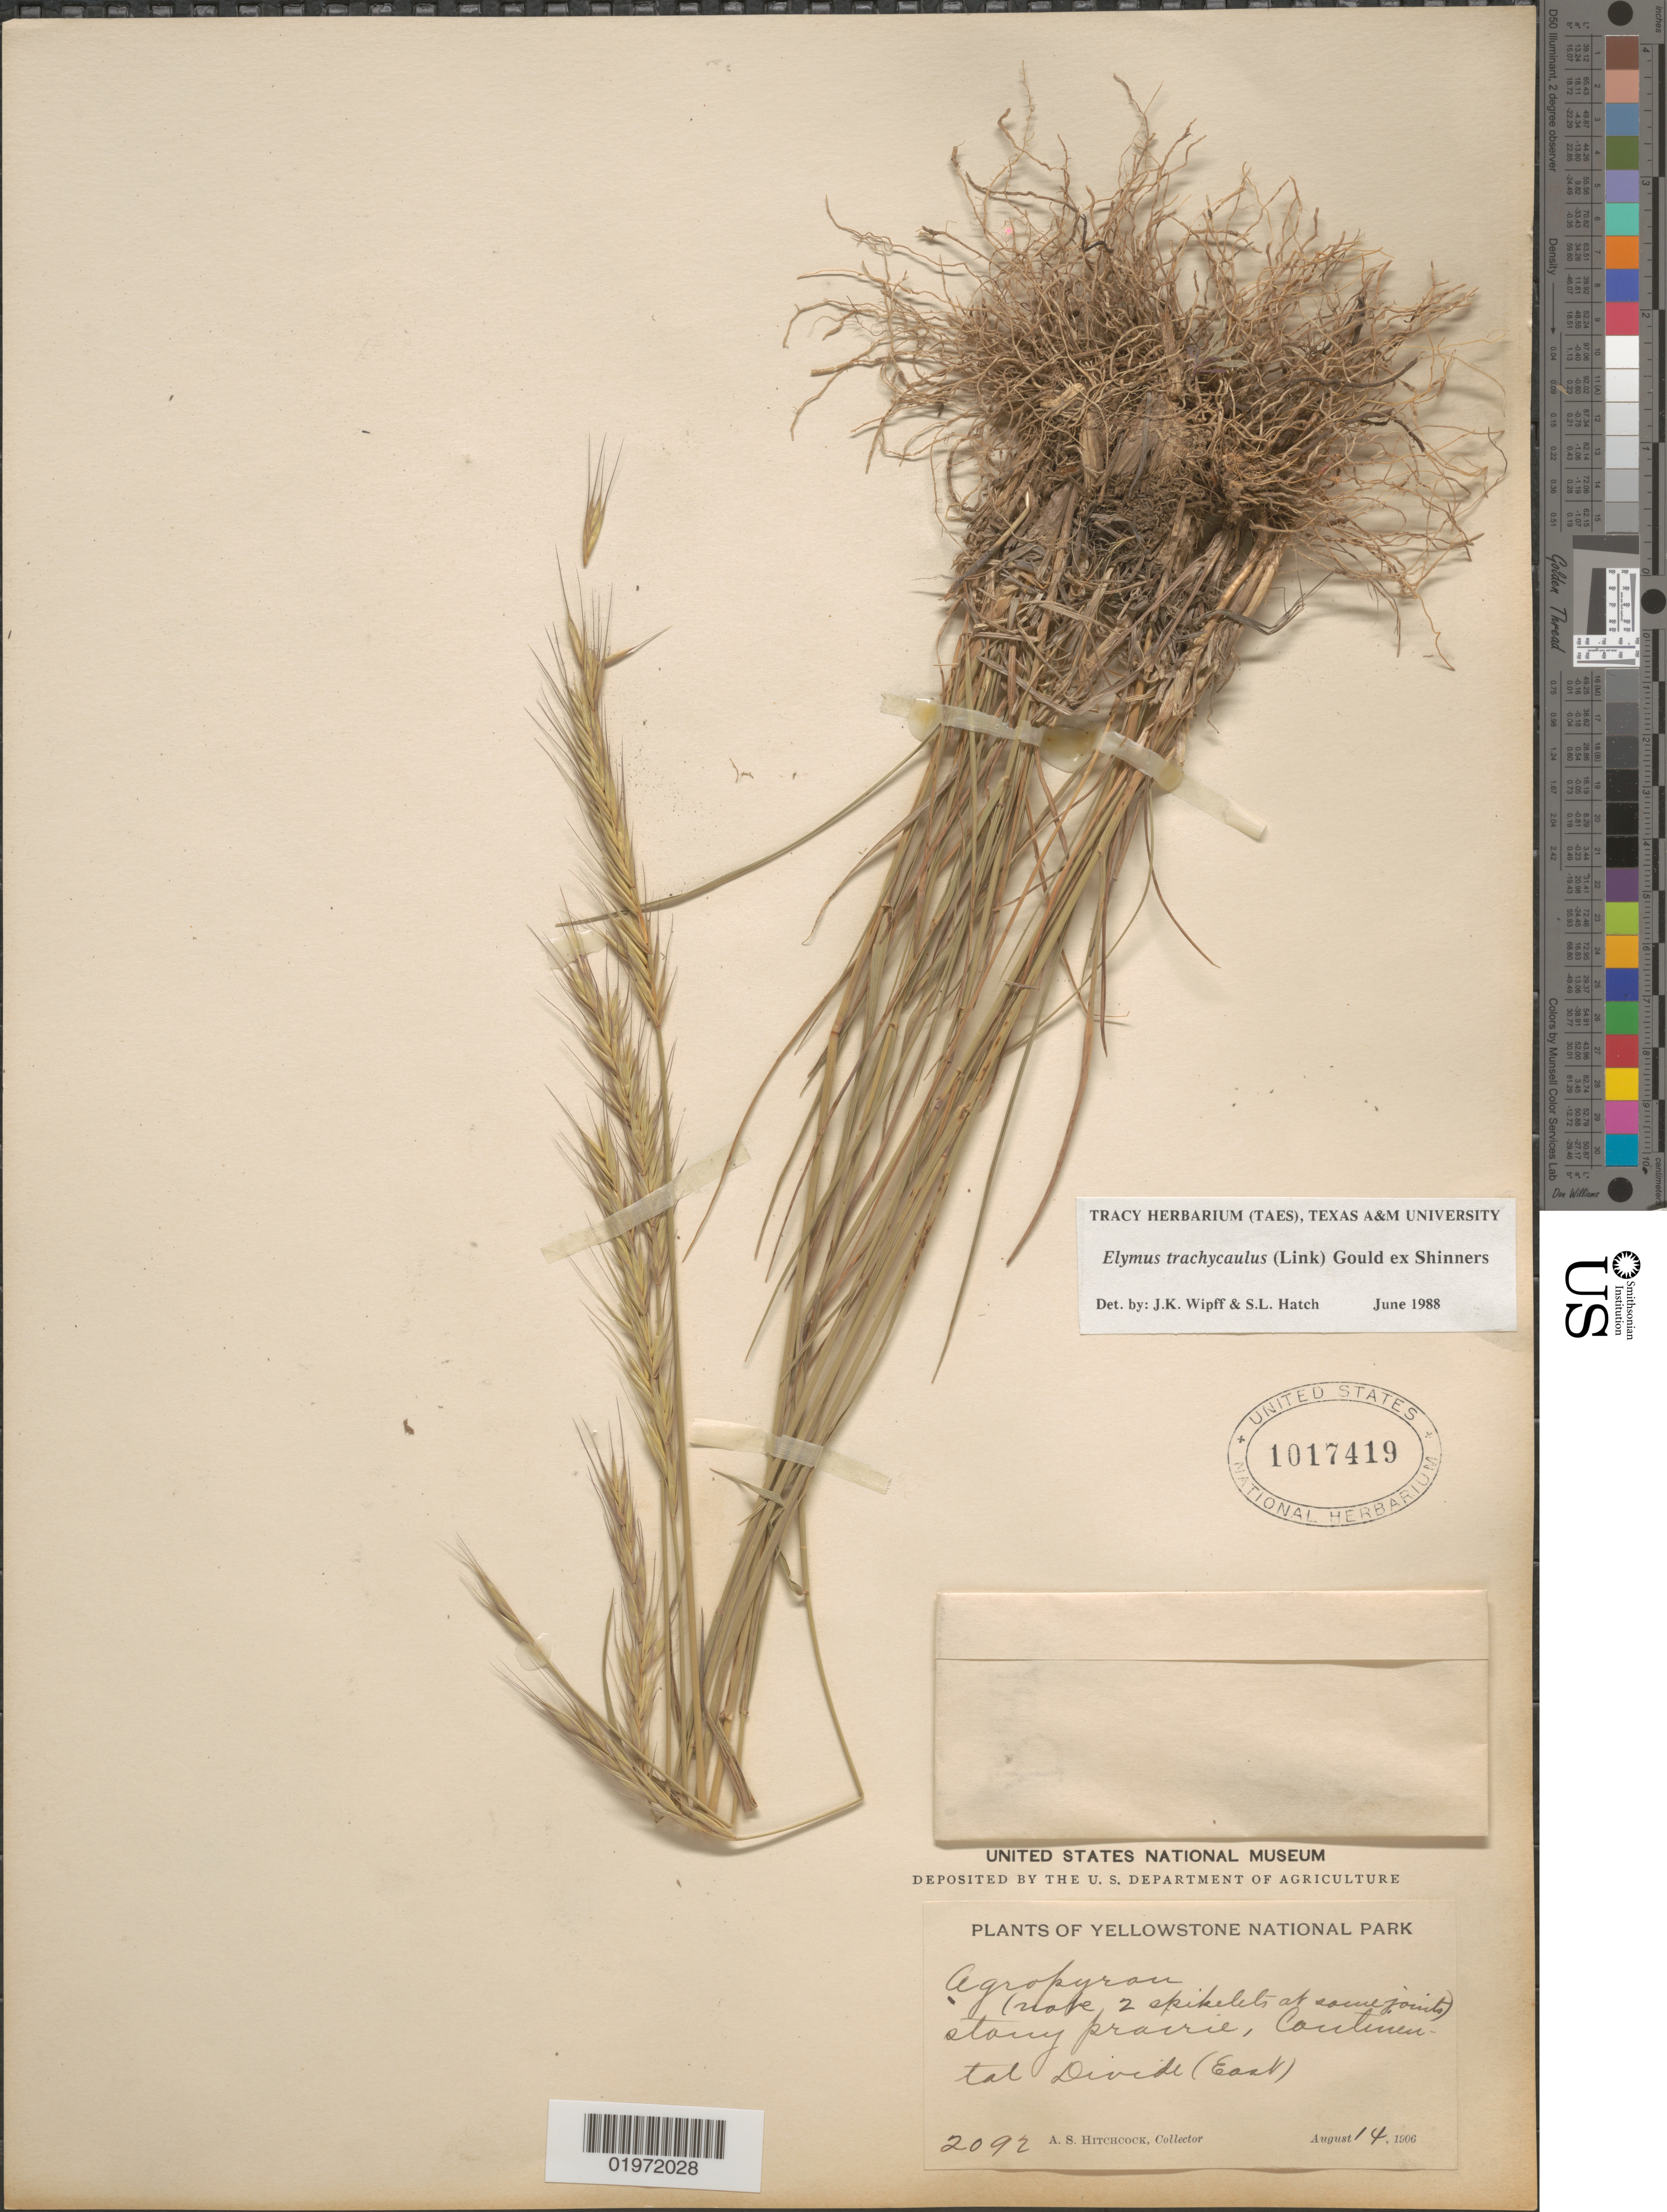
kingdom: Plantae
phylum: Tracheophyta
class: Liliopsida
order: Poales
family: Poaceae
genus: Elymus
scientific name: Elymus trachycaulus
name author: (Link) Gould ex Shinners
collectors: A. S. Hitchcock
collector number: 2092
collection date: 1906-08-14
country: United States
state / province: Wyoming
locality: Yellowstone National Park. Continental Divide (East).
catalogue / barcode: US 1017419